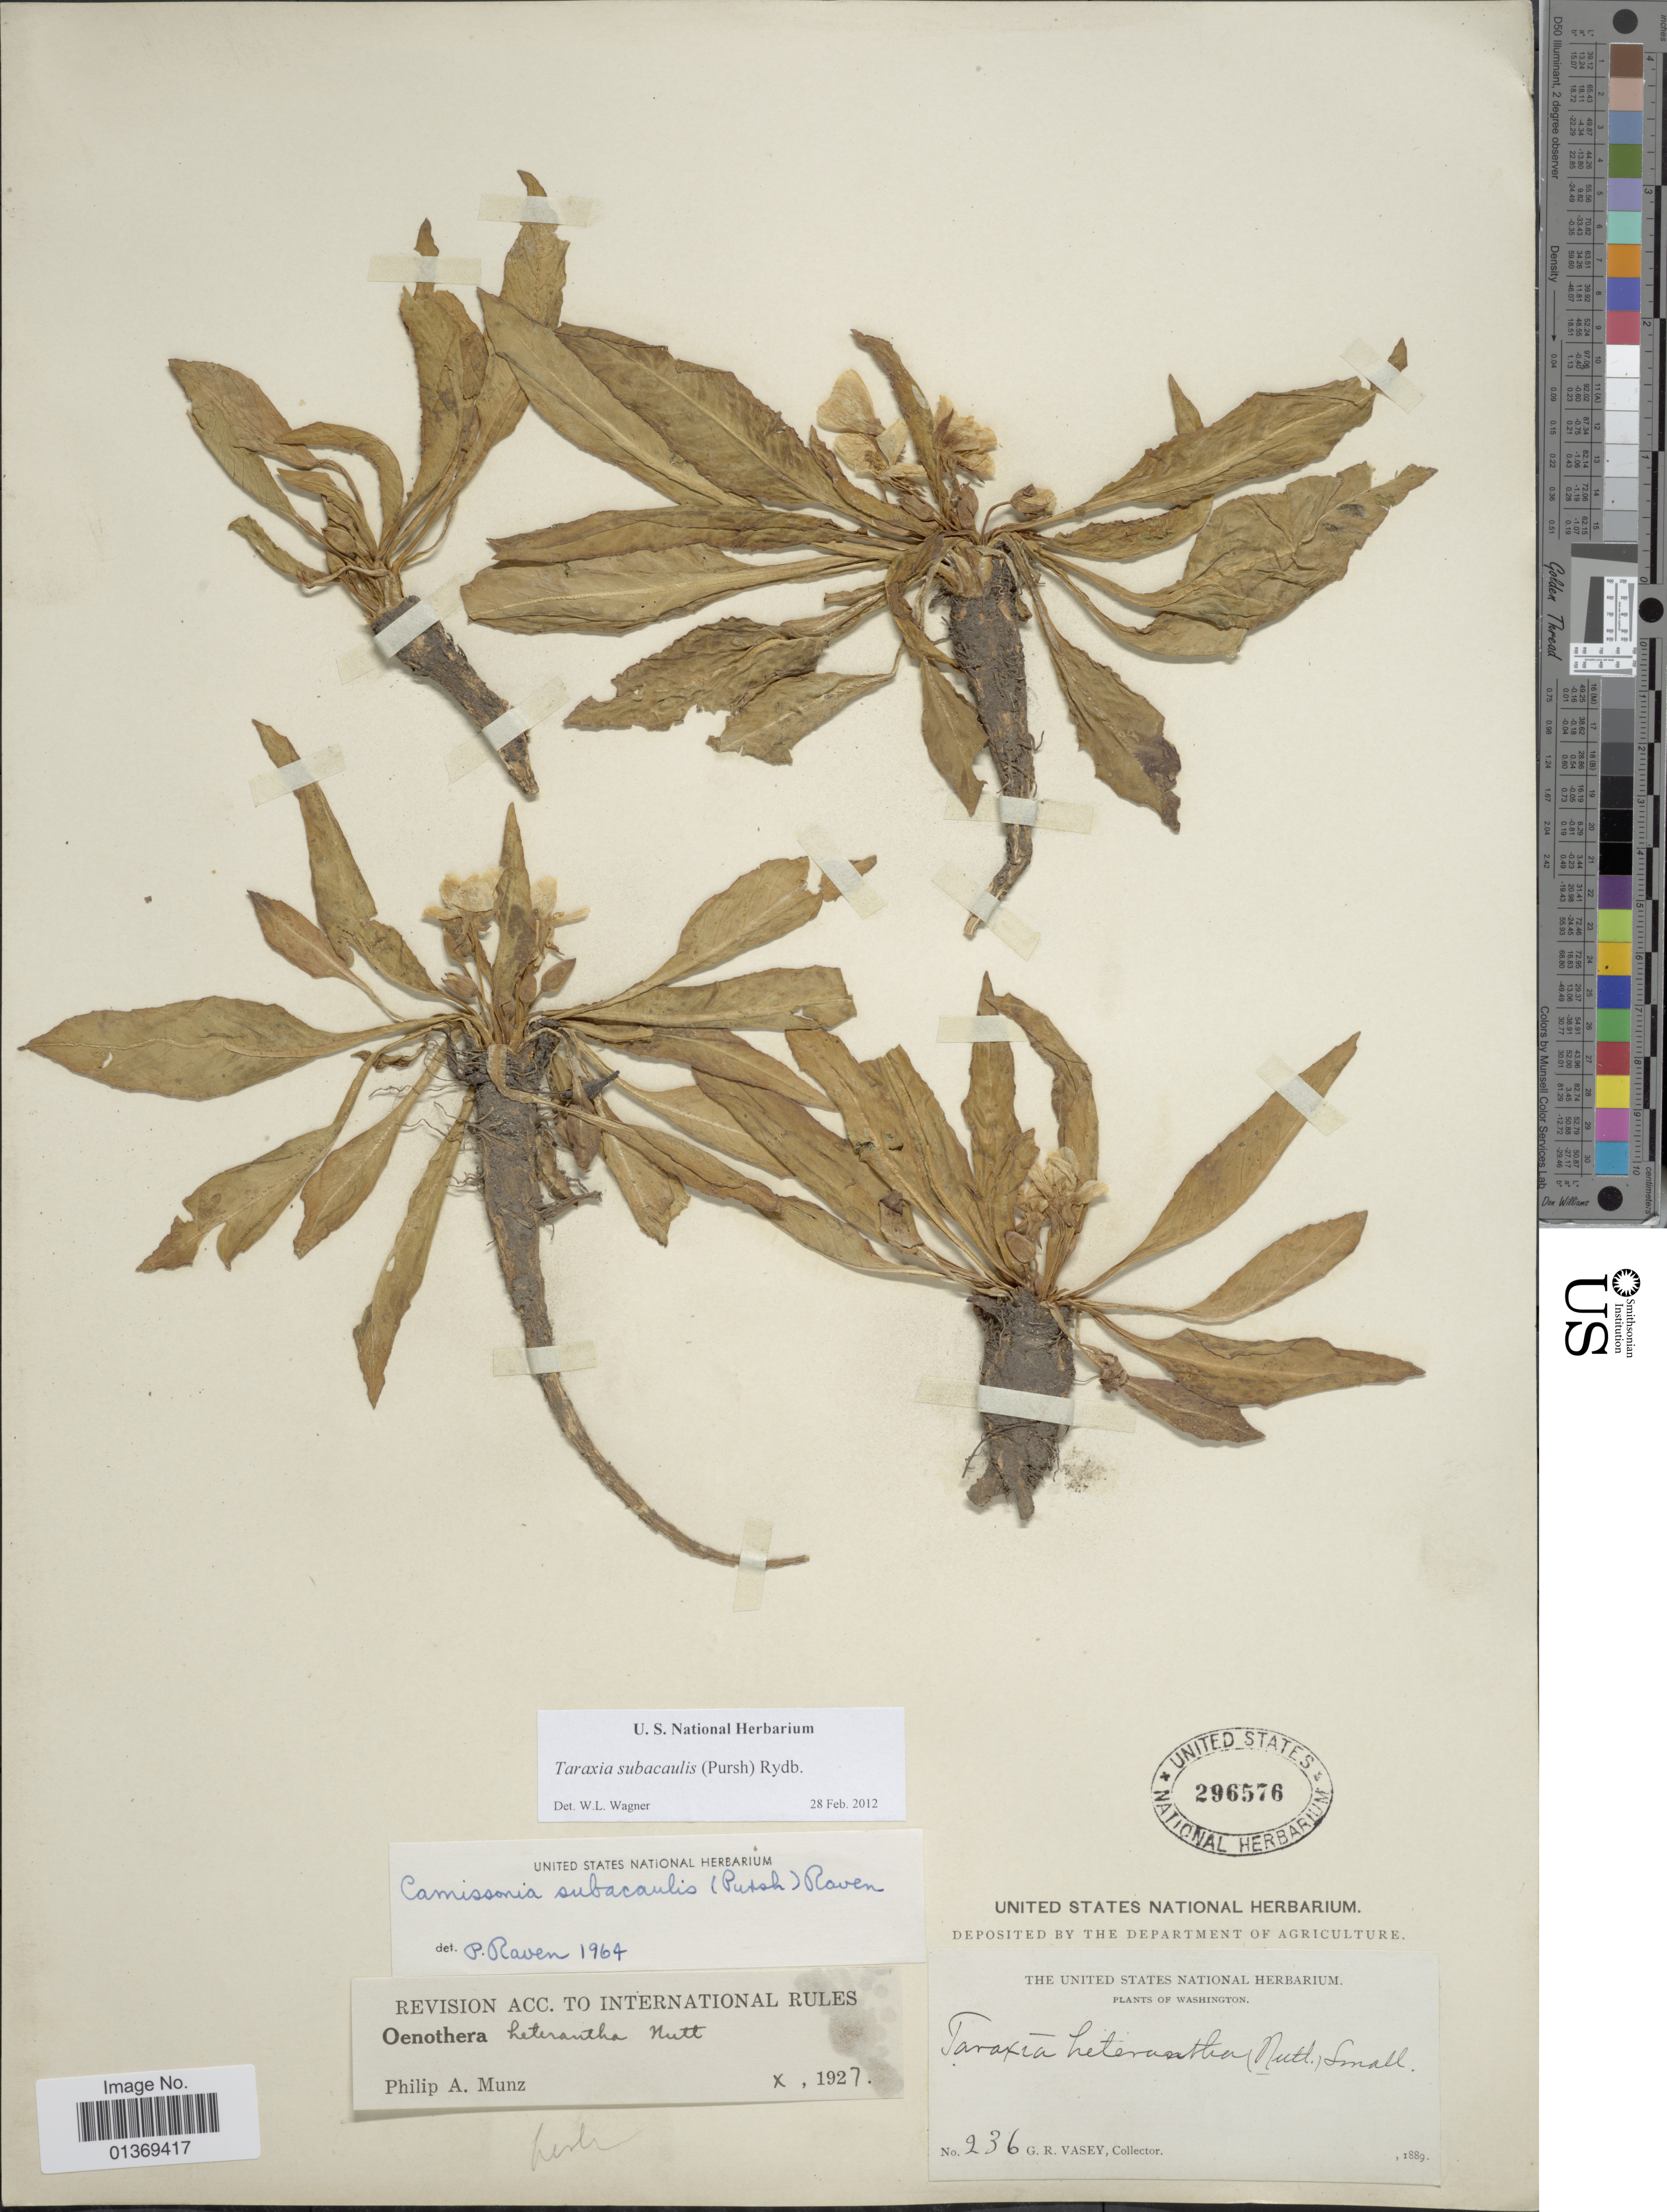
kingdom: Plantae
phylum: Tracheophyta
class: Magnoliopsida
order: Myrtales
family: Onagraceae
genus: Taraxia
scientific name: Taraxia subacaulis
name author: (Pursh) Rydb.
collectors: G. R. Vasey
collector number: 236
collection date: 1889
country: United States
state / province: Washington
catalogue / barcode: US 296576